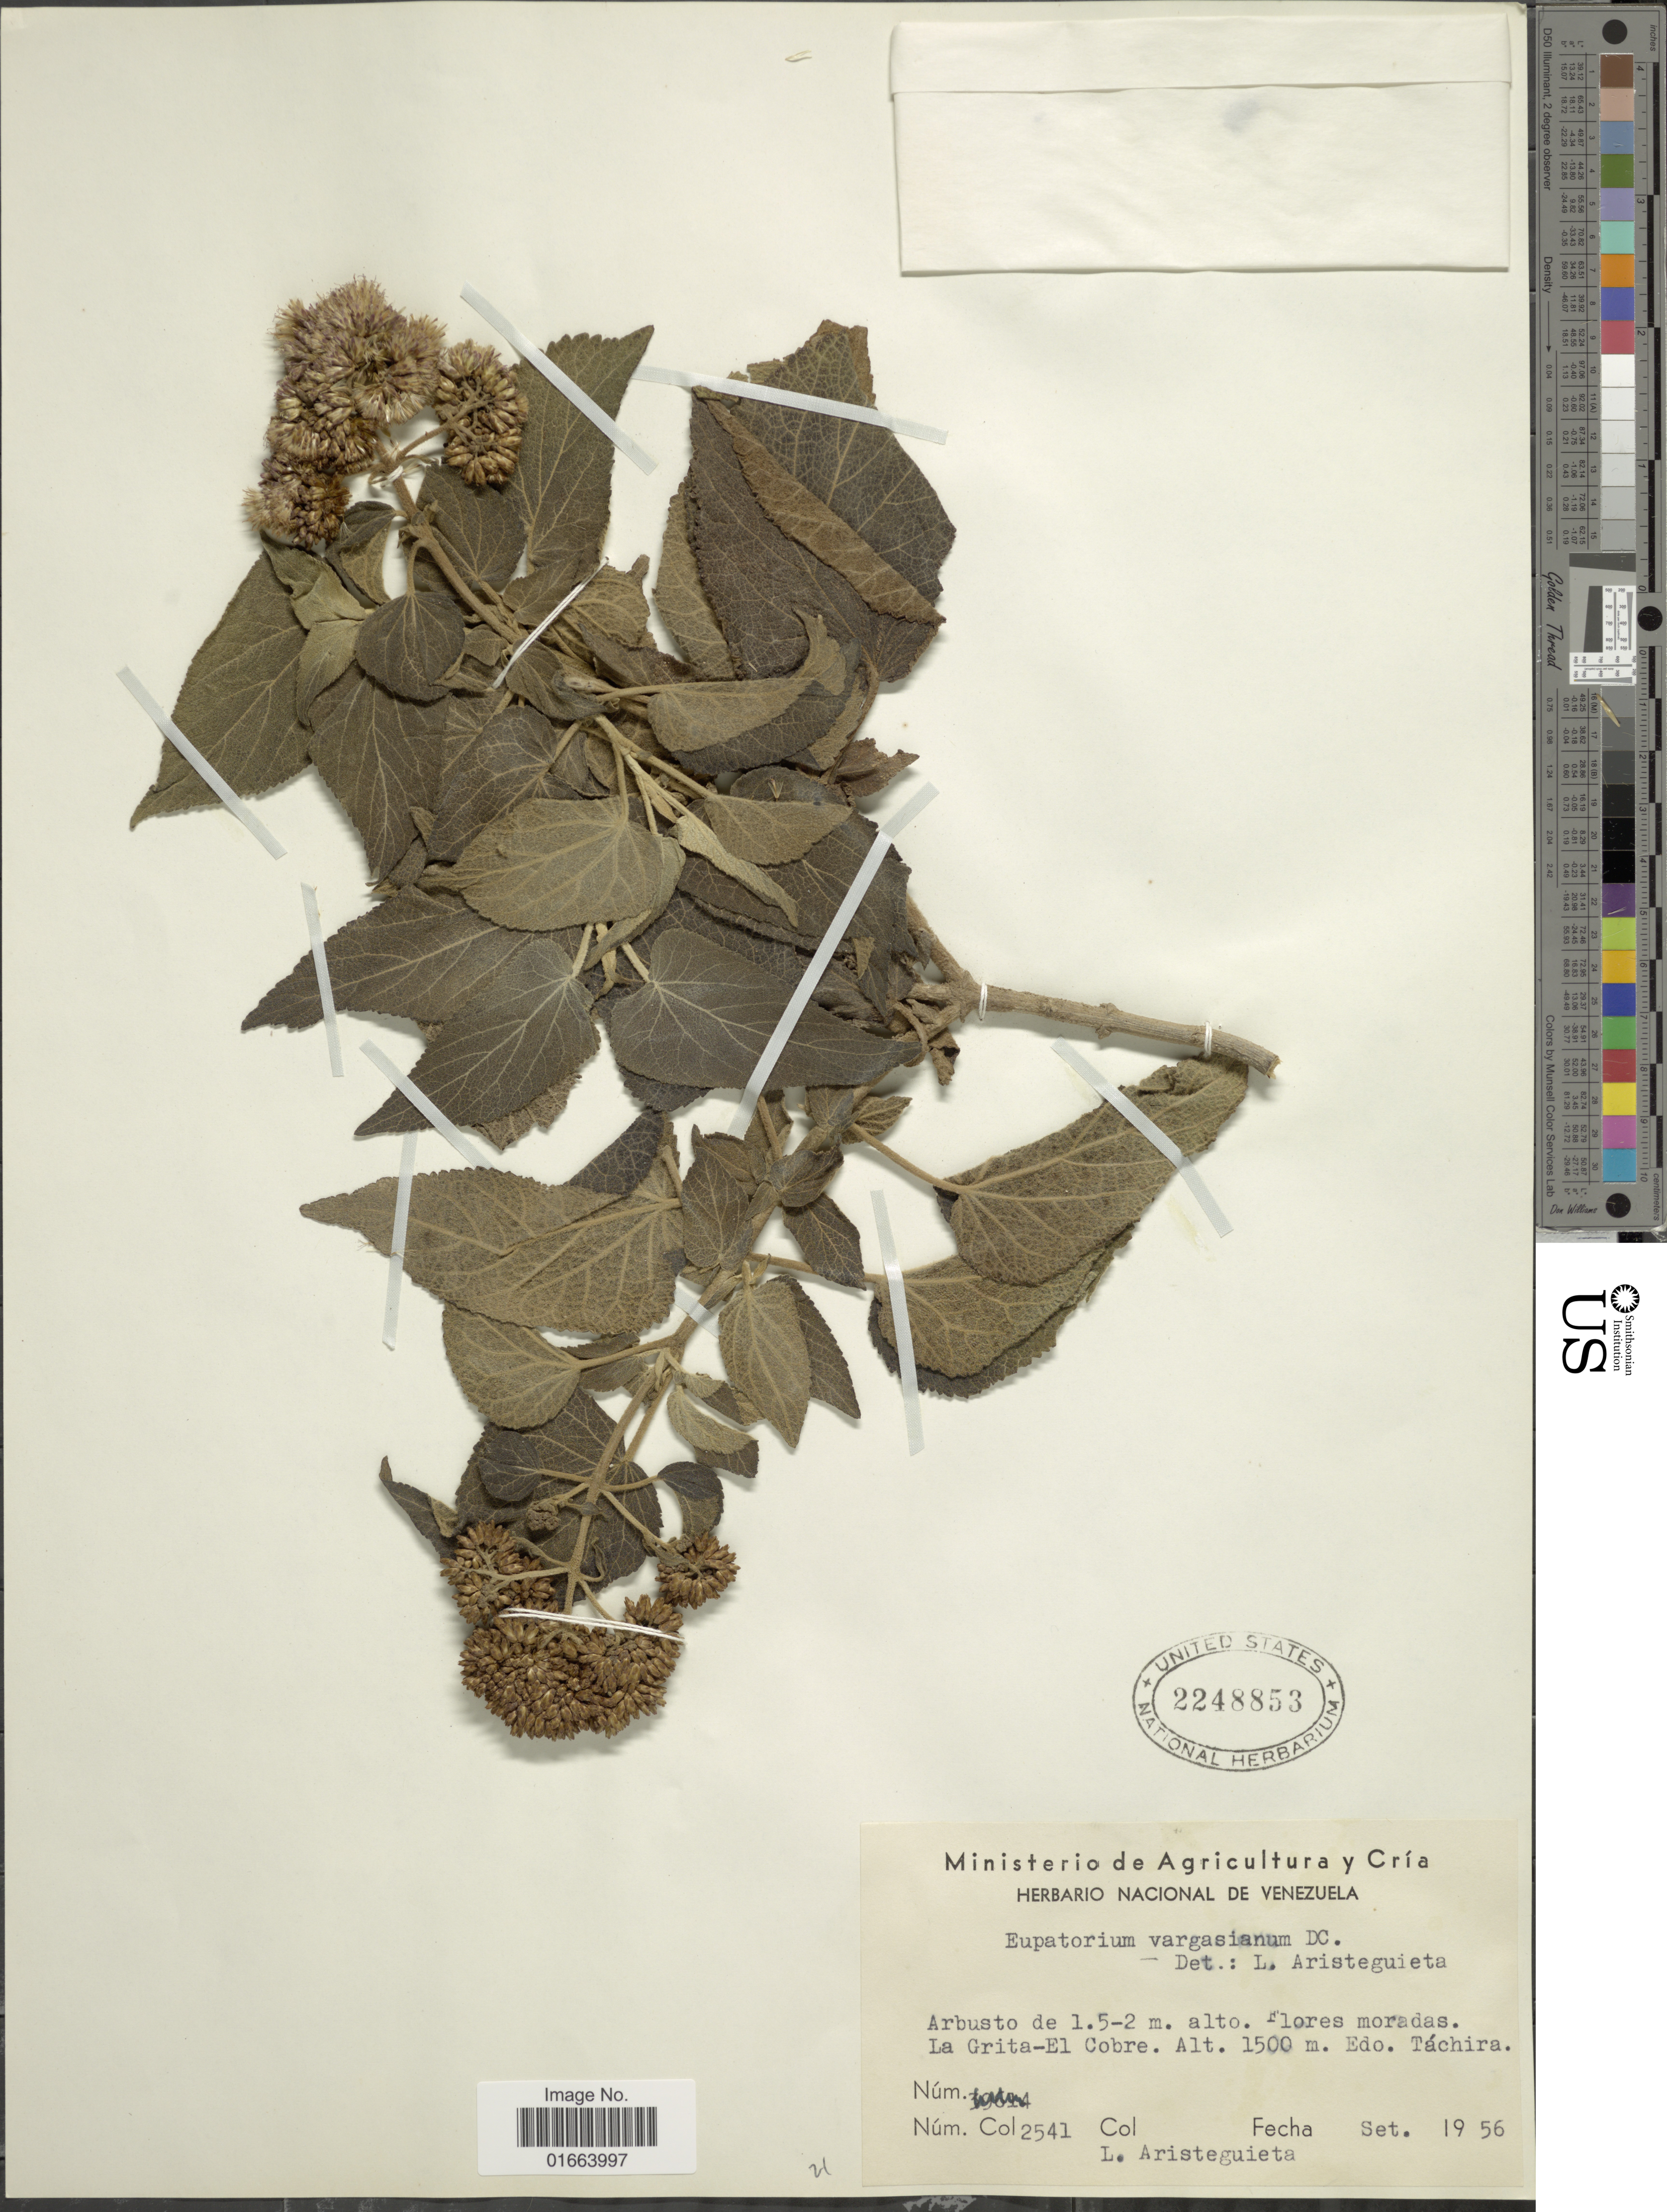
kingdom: Plantae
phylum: Tracheophyta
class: Magnoliopsida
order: Asterales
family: Asteraceae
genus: Critoniella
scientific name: Critoniella vargasiana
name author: (DC.) R.M. King & H. Rob.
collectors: L. Aristeguieta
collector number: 2541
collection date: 1956-09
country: Venezuela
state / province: Tachira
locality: La Grita-El Cobre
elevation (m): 1500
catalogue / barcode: US 2248853